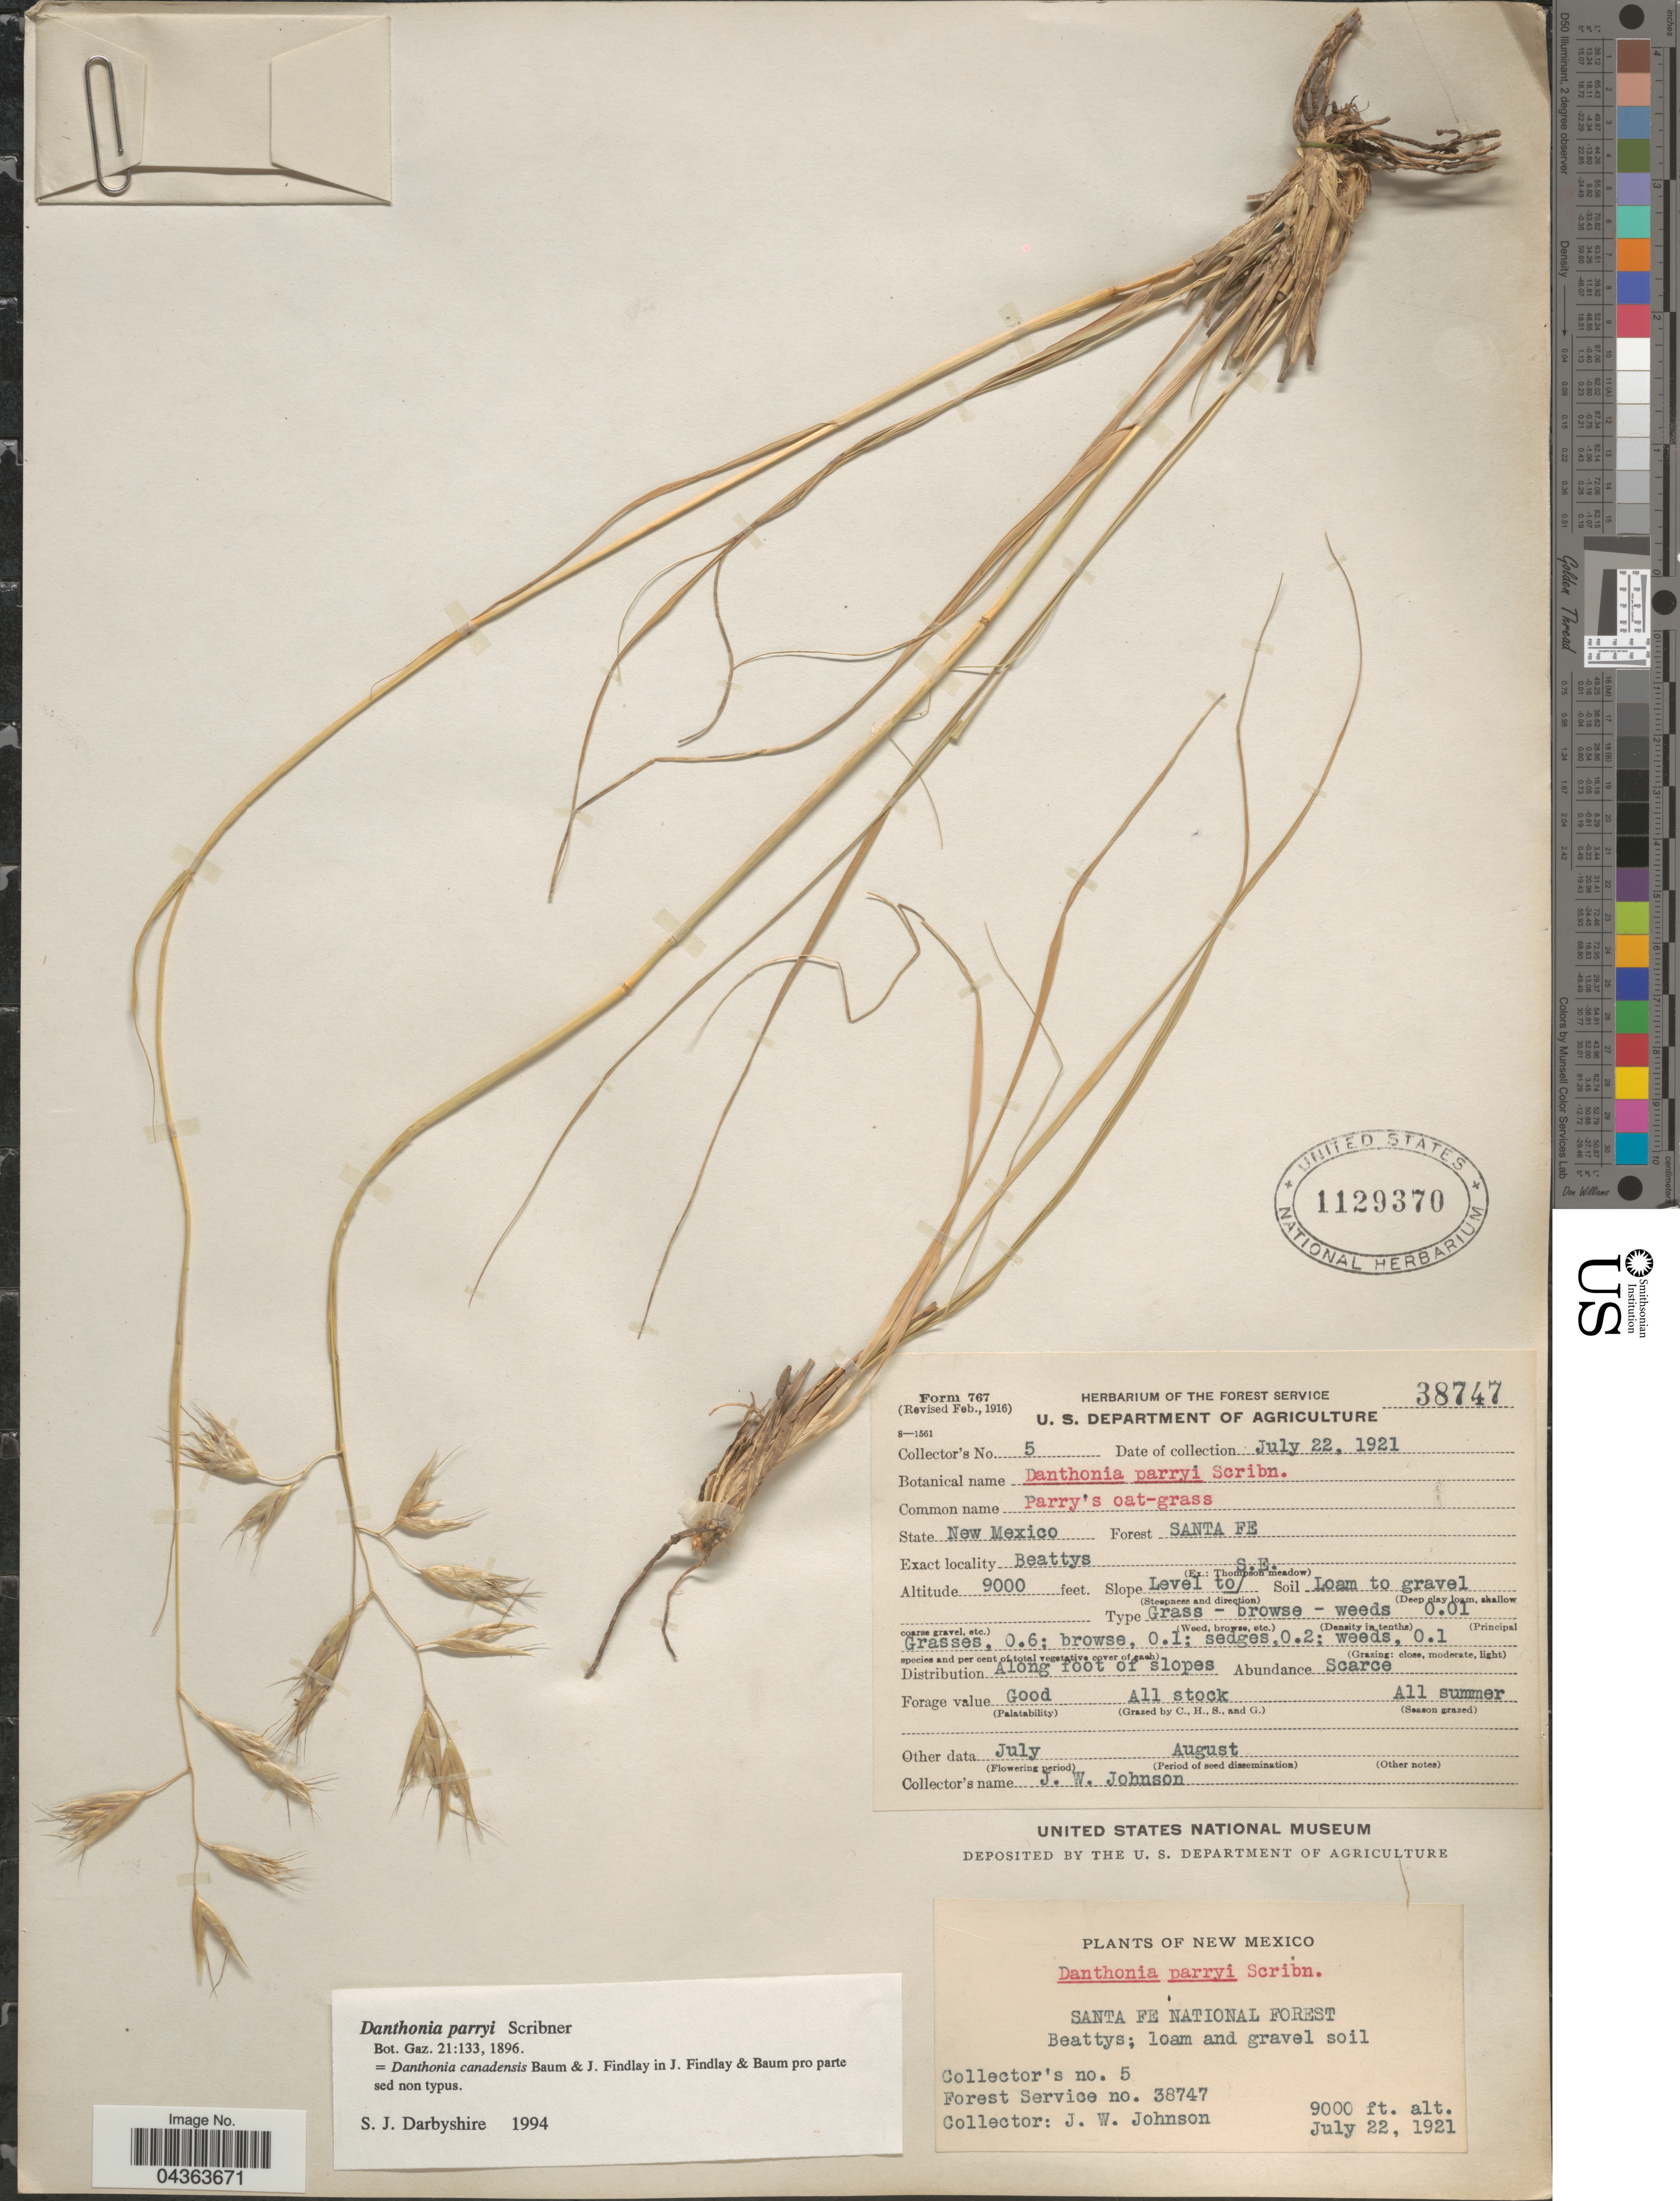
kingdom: Plantae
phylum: Tracheophyta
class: Liliopsida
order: Poales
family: Poaceae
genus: Danthonia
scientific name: Danthonia parryi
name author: Scribn.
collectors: J. W. Johnson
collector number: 5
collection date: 1921-07-22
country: United States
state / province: New Mexico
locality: Sante Fe National Forest. Beattys.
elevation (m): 2743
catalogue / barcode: US 1129370